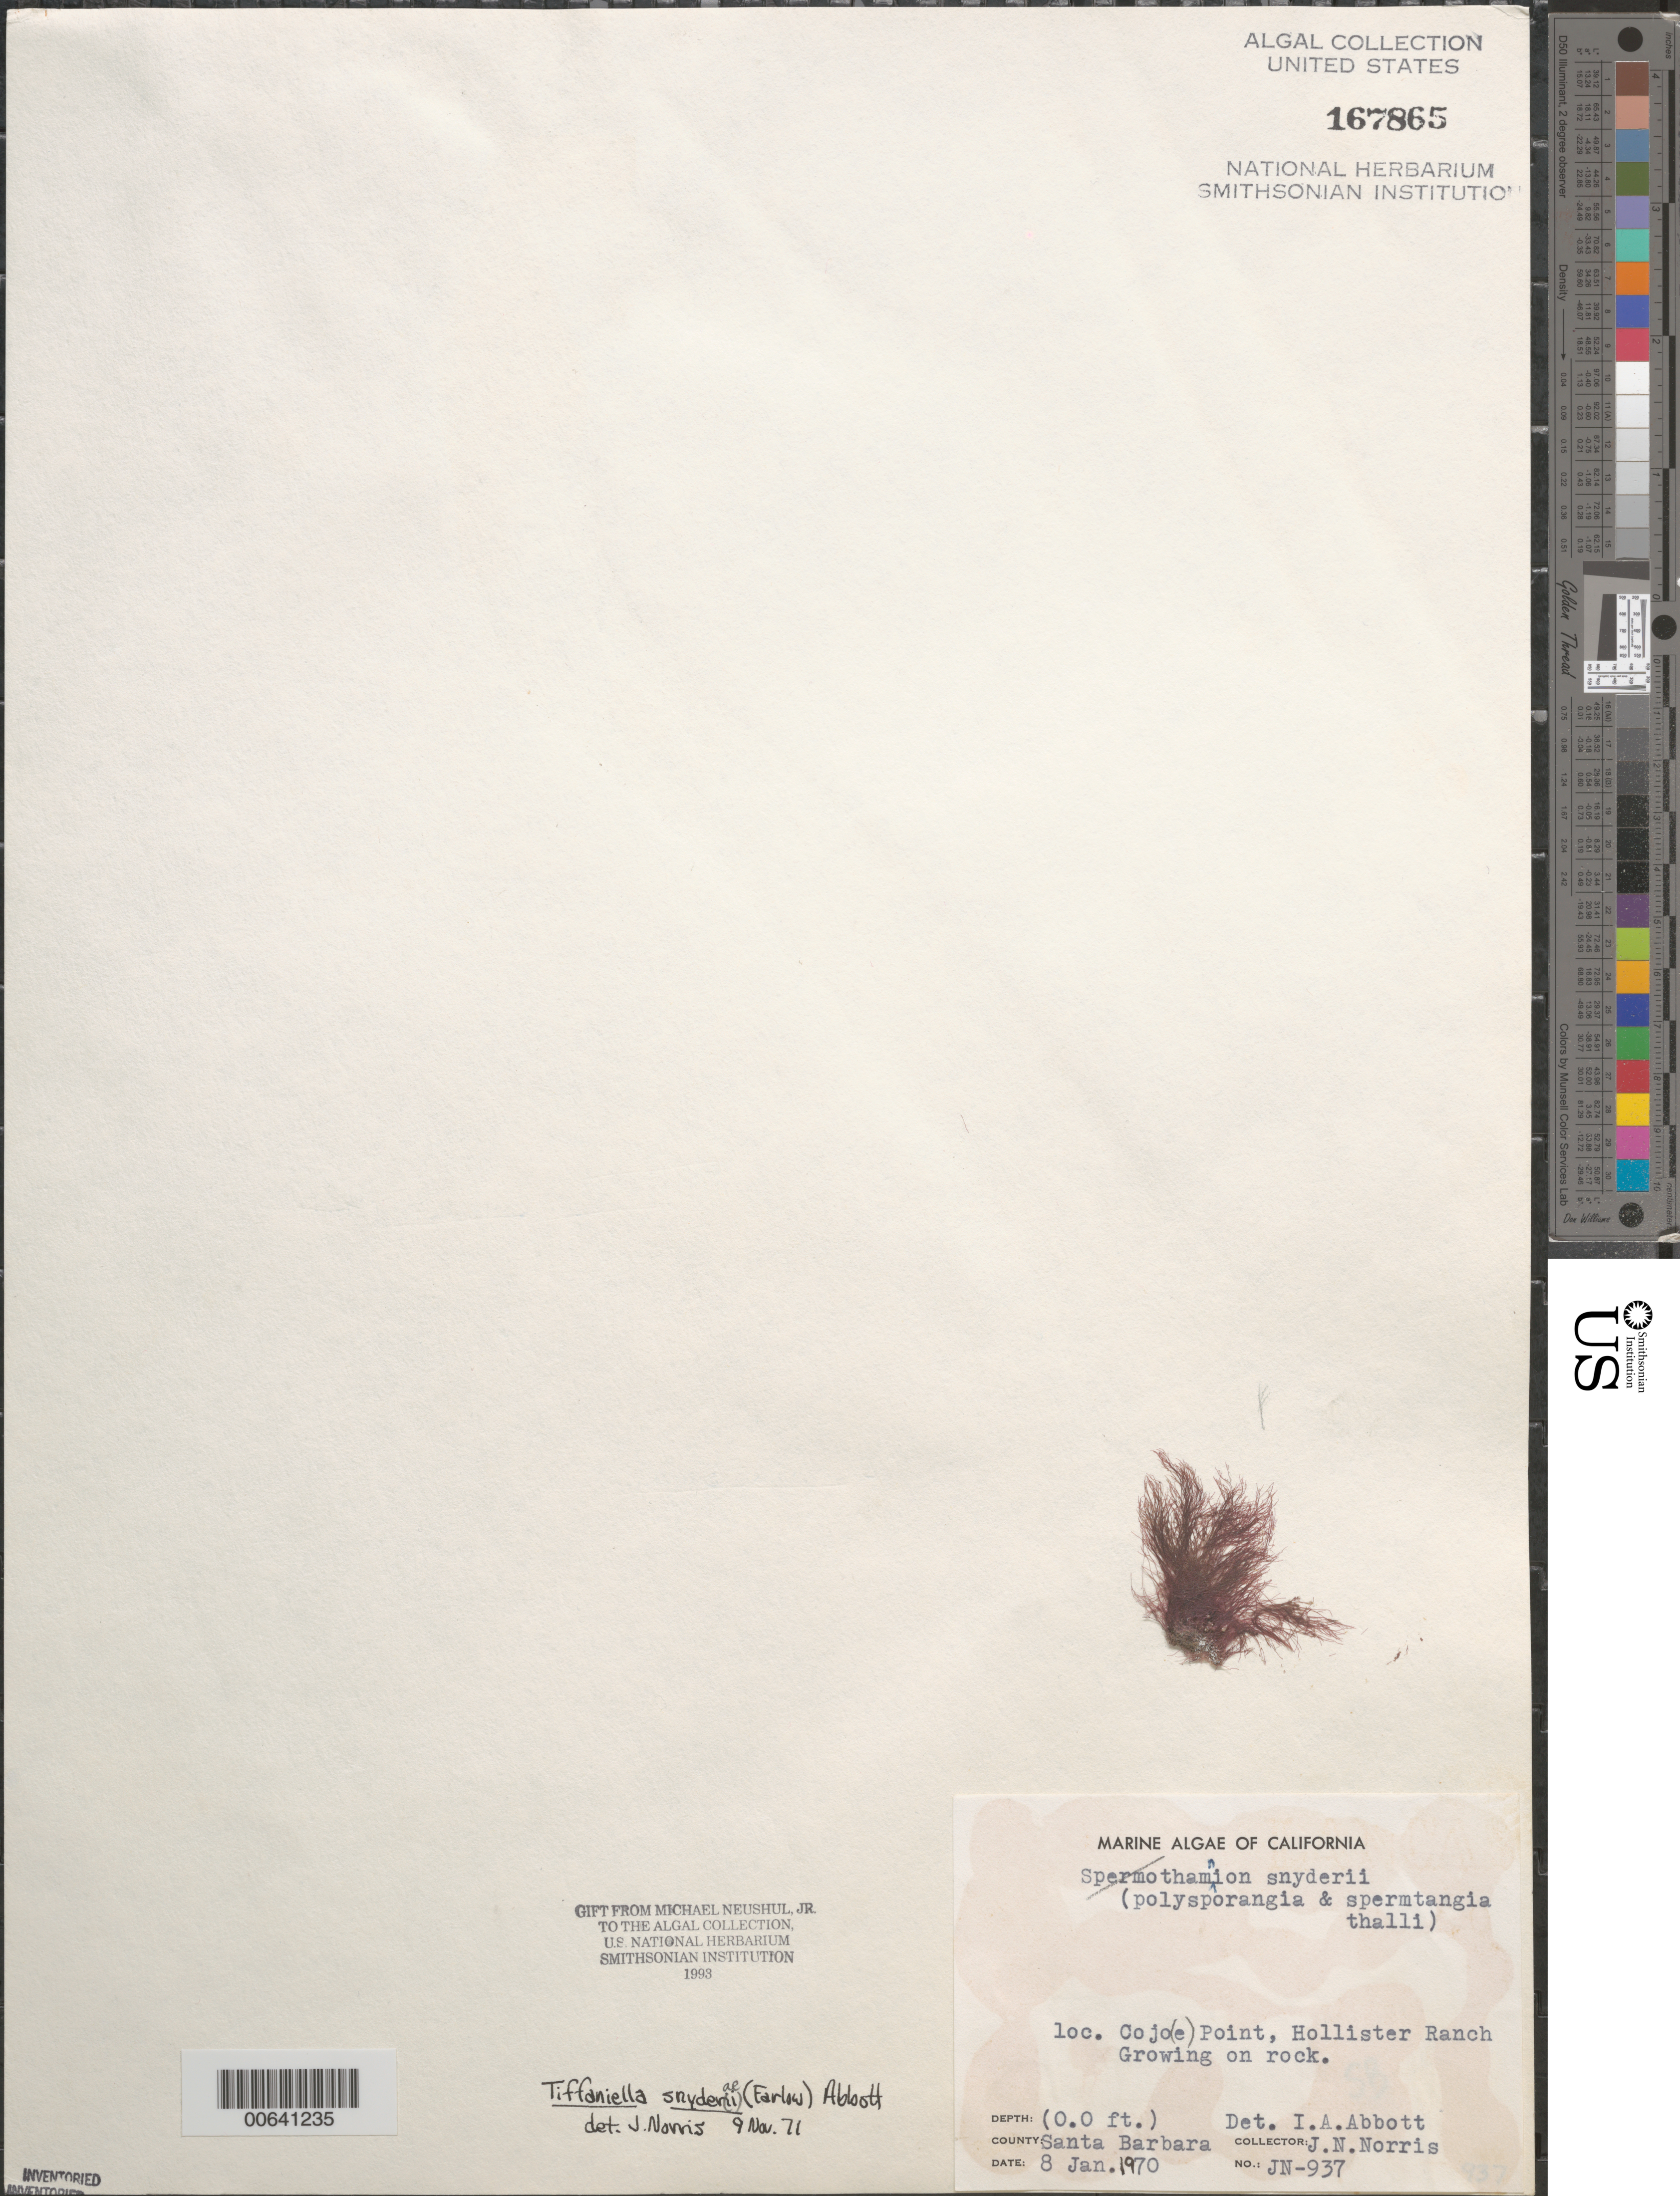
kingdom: Plantae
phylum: Rhodophyta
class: Florideophyceae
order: Ceramiales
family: Wrangeliaceae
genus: Tiffaniella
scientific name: Tiffaniella snyderae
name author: (Farl.) I.A. Abbott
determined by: Norris, James N.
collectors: J. N. Norris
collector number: JN-937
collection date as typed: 08 Jan 1970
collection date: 1970-01-08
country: United States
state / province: California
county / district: Santa Barbara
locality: Cojo Point, Hollister Ranch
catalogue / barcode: US 167865